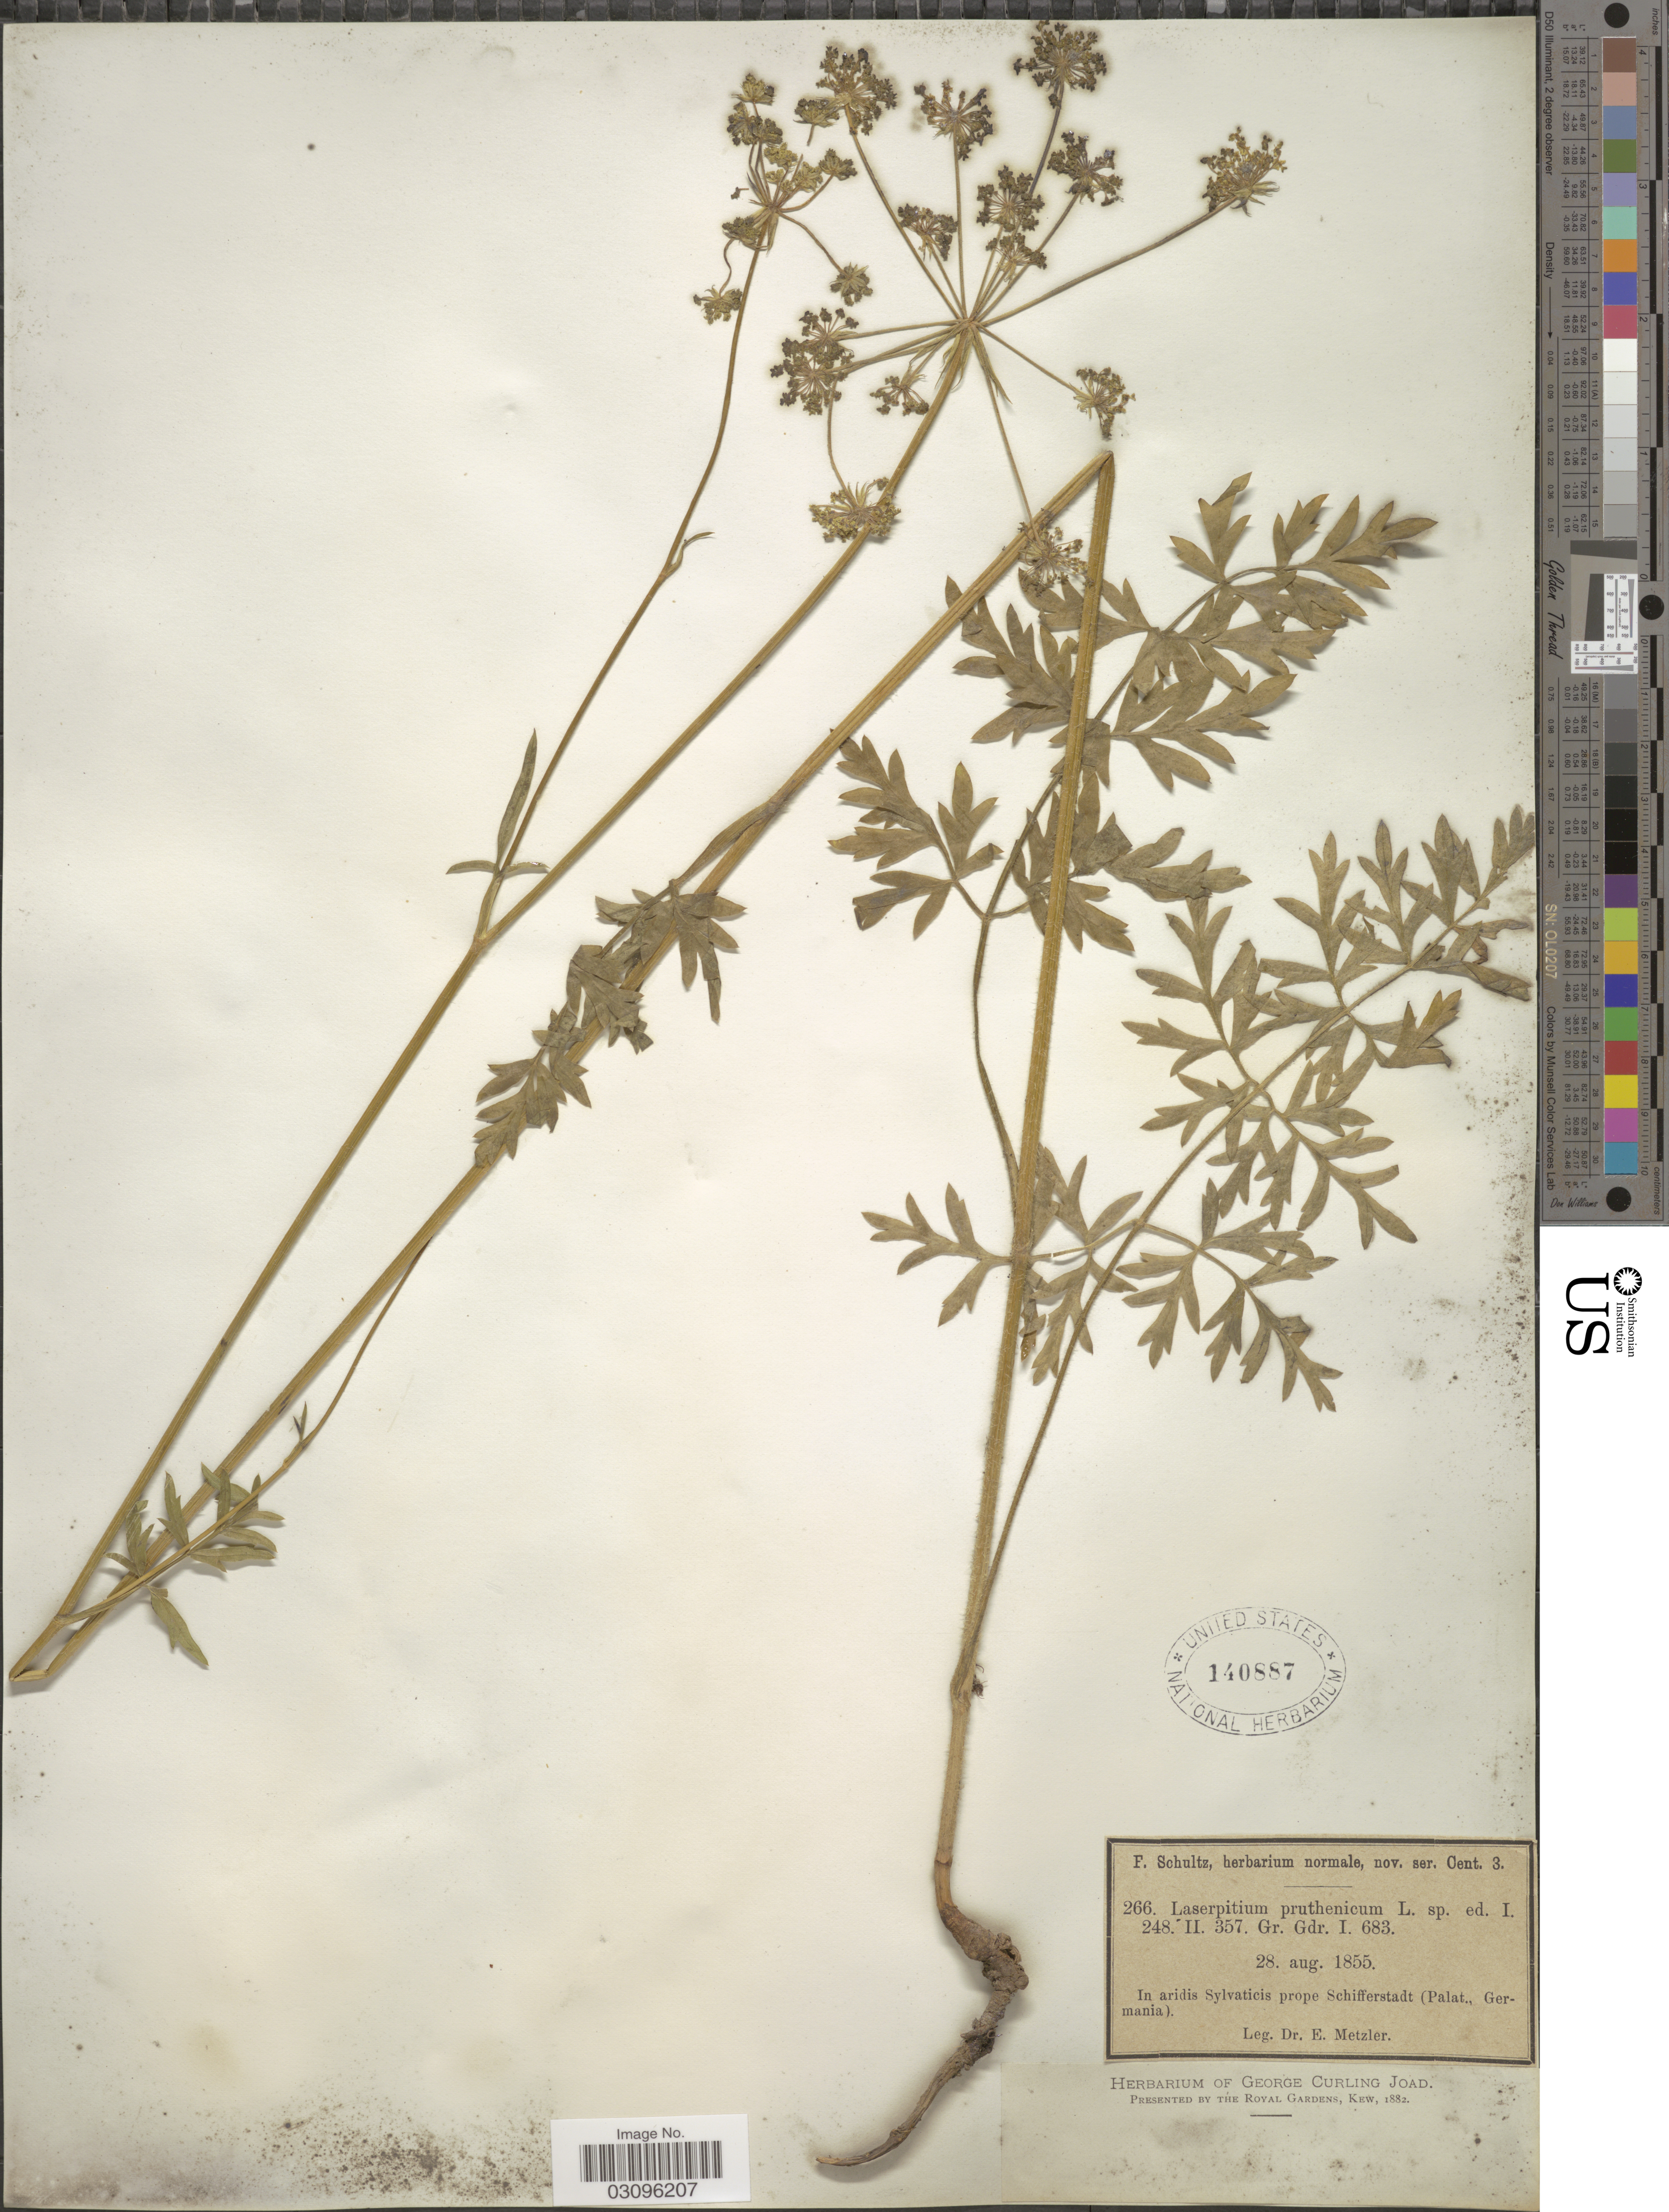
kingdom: Plantae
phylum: Tracheophyta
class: Magnoliopsida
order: Apiales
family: Apiaceae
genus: Laserpitium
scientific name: Laserpitium prutenicum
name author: L.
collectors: E. Metzler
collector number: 266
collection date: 1855-08-28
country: Germany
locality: In aridis Sylvaticis prope Schifferstadt (Palat., Germania).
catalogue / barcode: US 140887